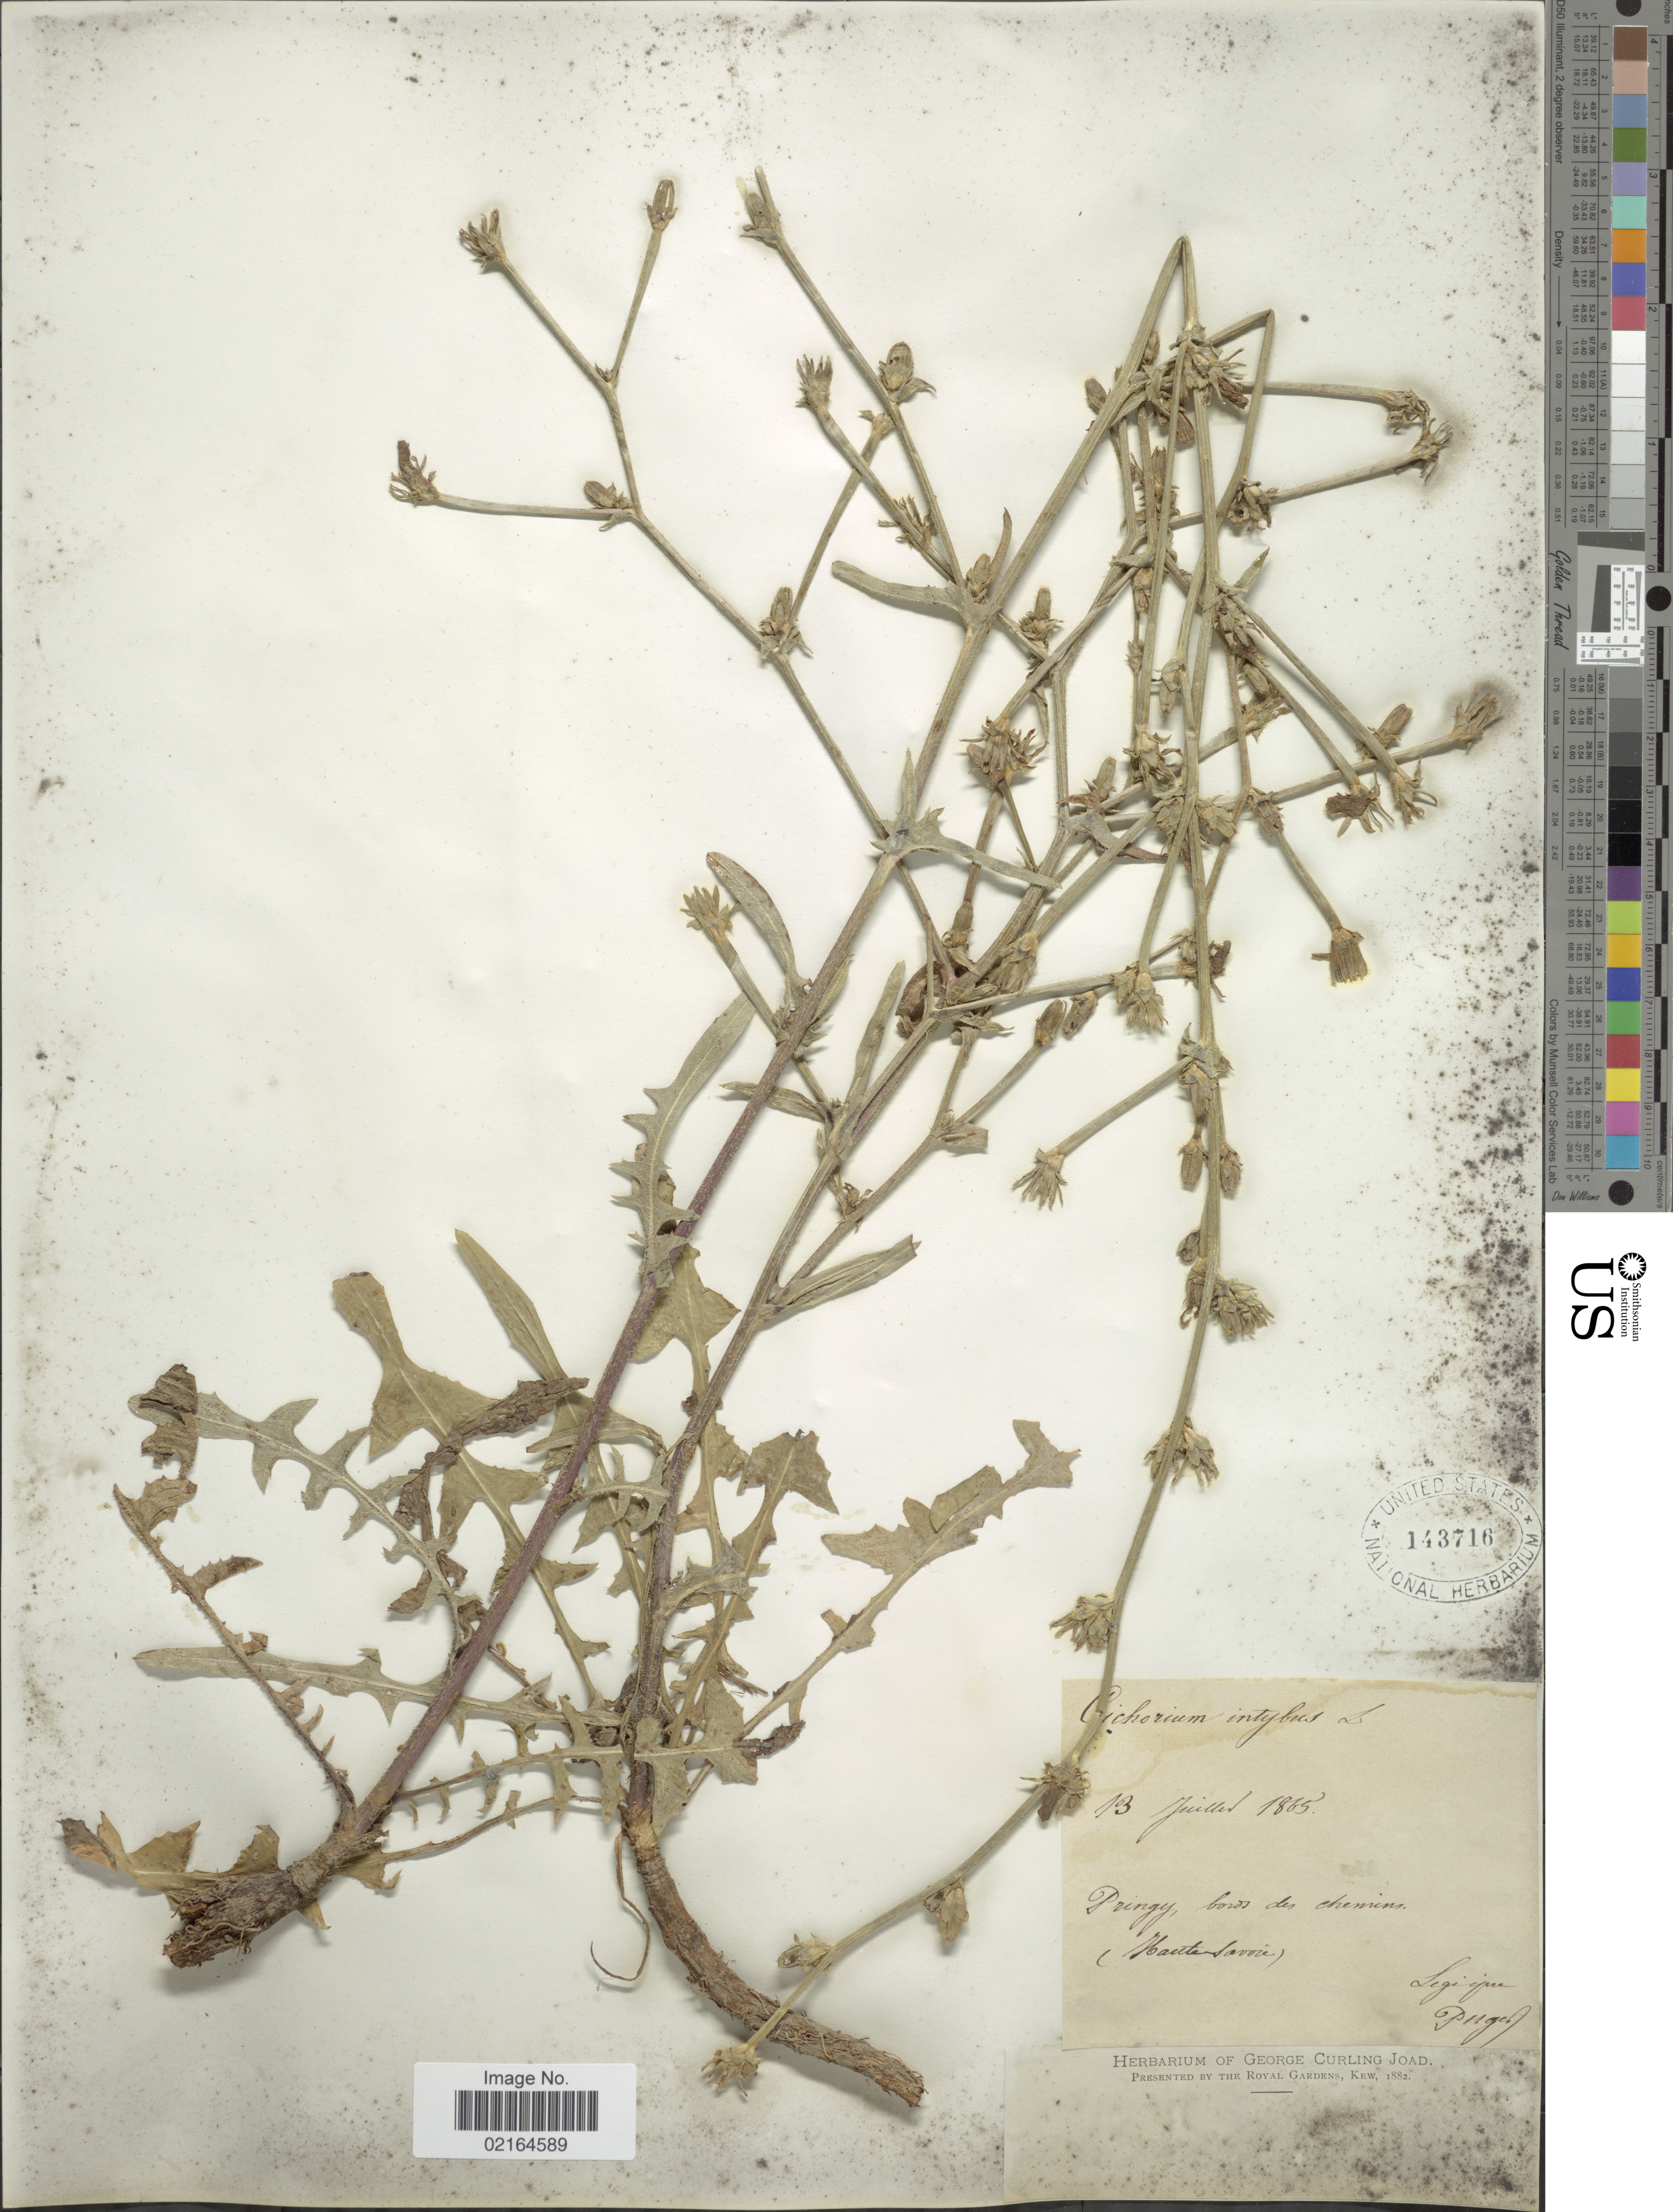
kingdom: Plantae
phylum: Tracheophyta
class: Magnoliopsida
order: Asterales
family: Asteraceae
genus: Cichorium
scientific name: Cichorium intybus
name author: L.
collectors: -. Puget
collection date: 1865-07-13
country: France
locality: Pringy bords des chemins (Haute savoie)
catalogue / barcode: US 143716